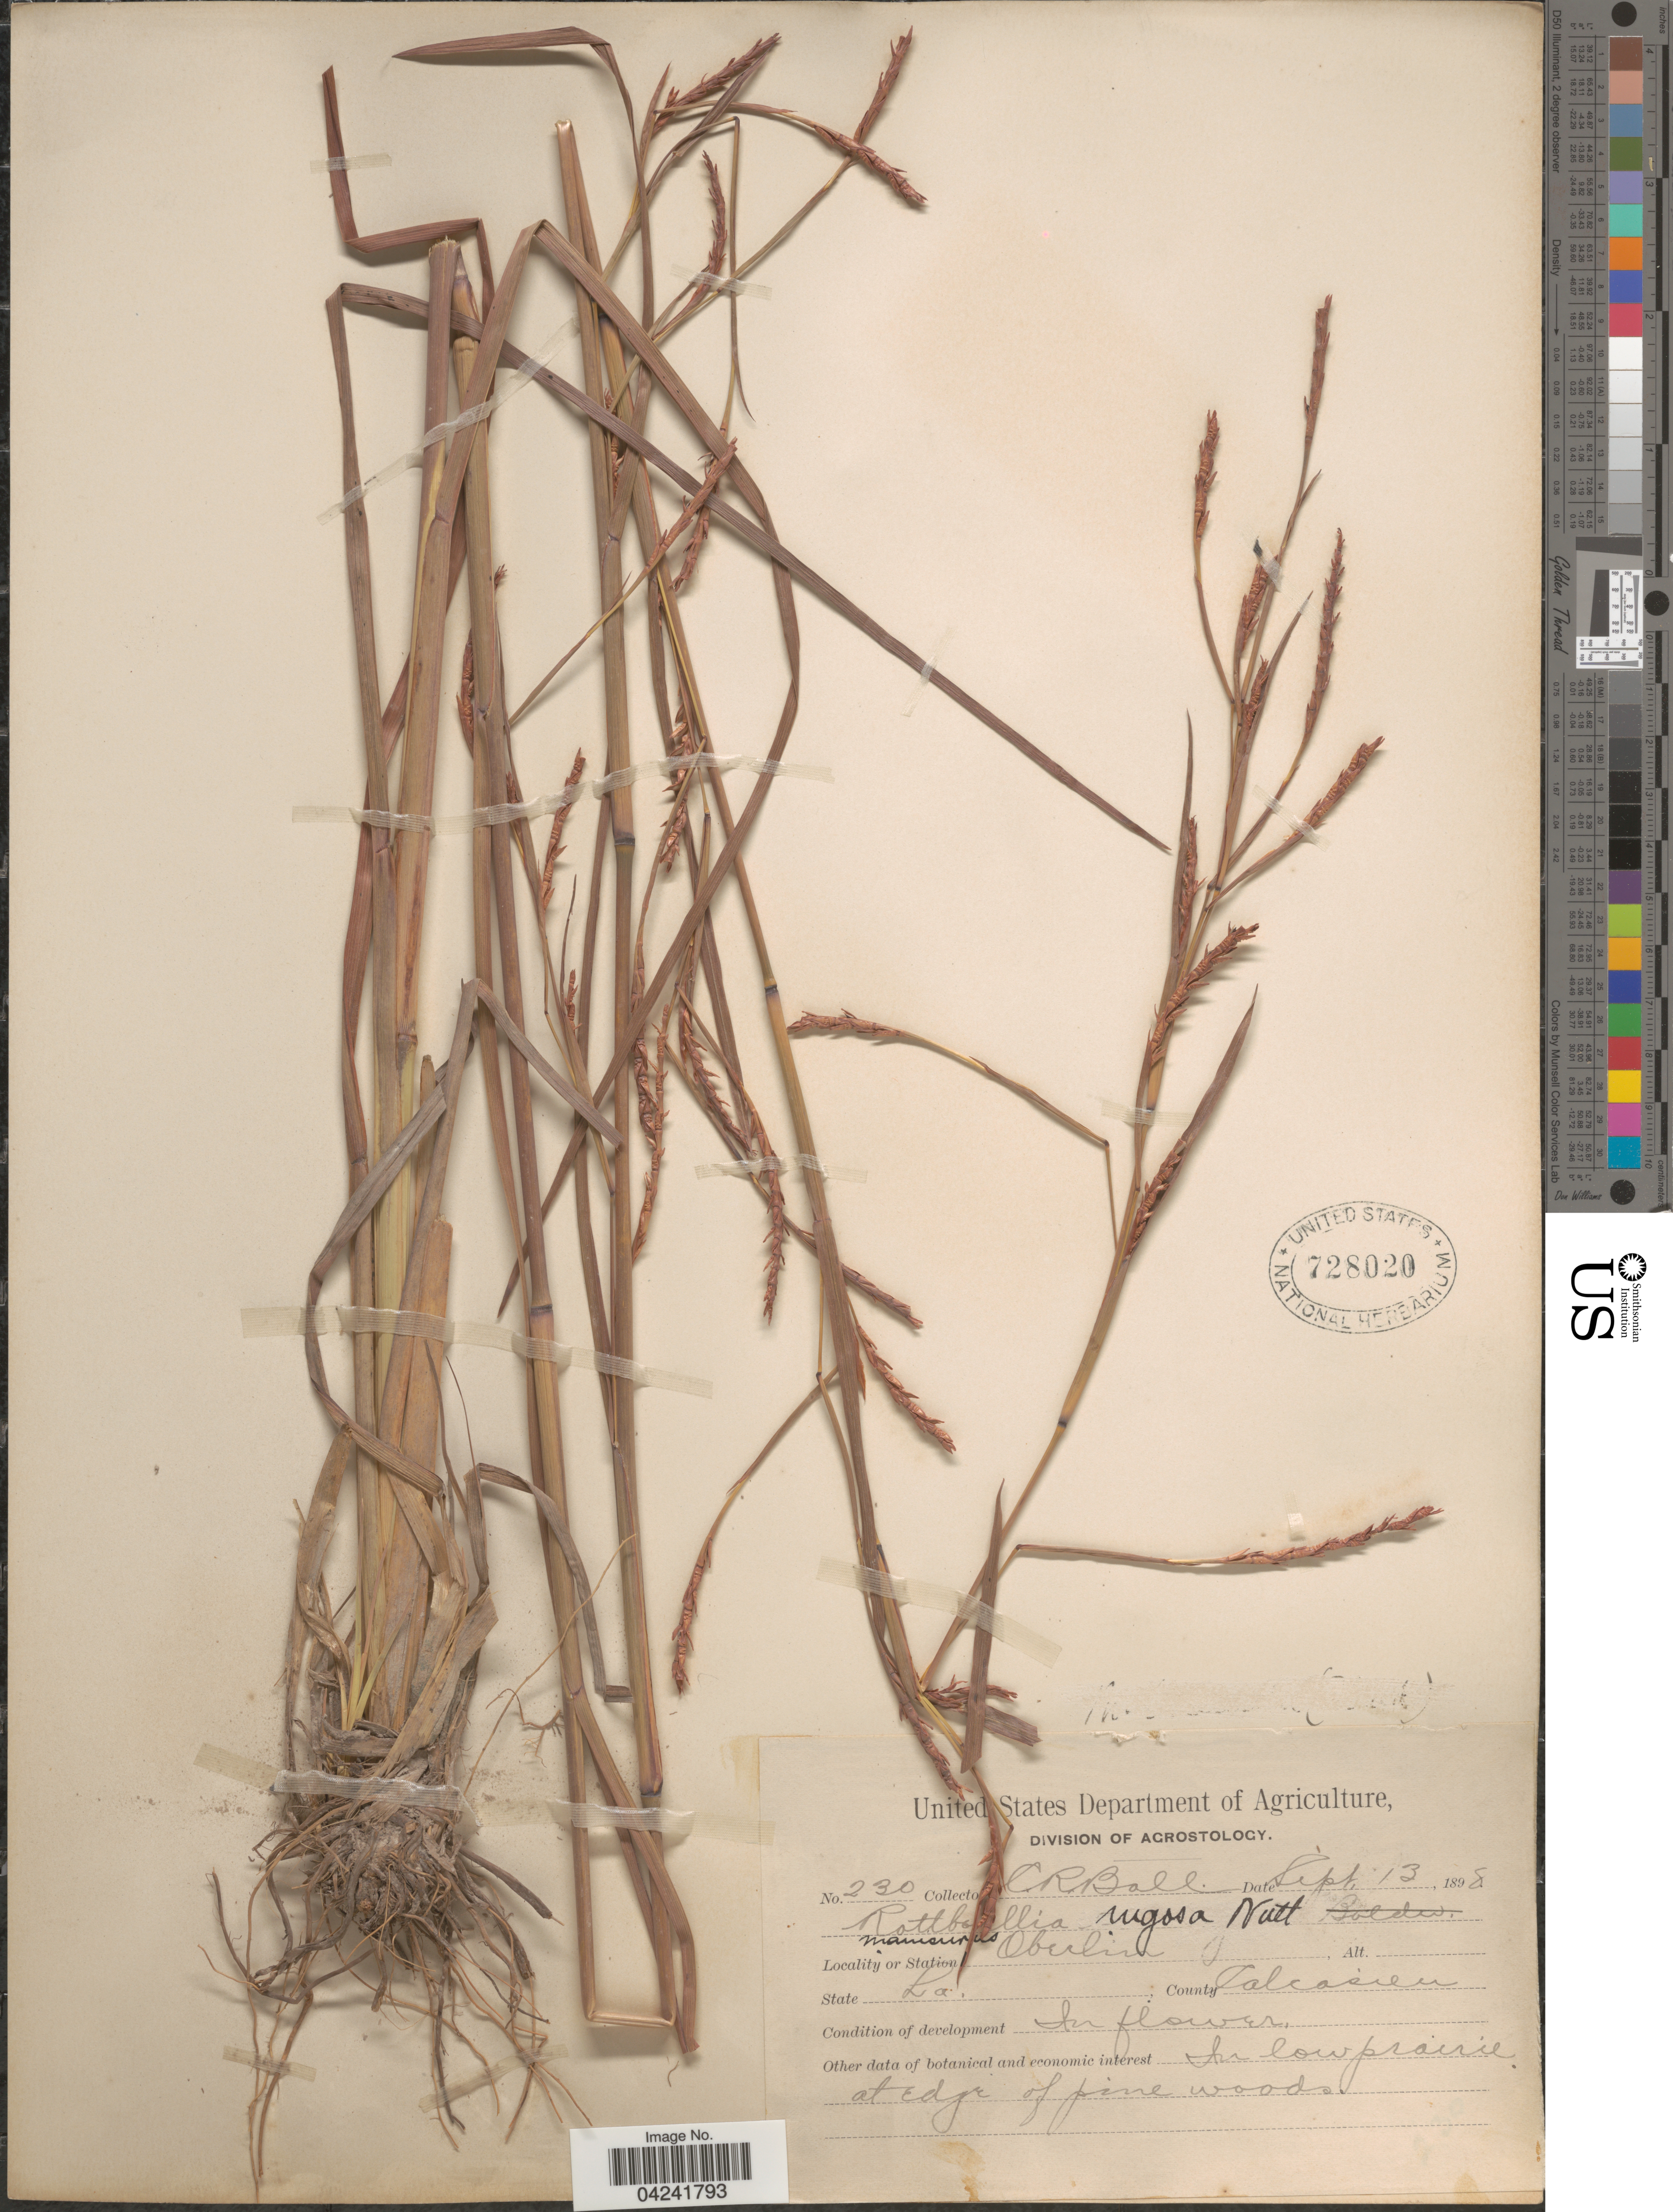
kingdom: Plantae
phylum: Tracheophyta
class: Liliopsida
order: Poales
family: Poaceae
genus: Mnesithea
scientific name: Mnesithea rugosa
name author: (Nutt.) de Koning & Sosef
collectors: C. R. Ball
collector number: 230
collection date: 1898-09-13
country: United States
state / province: Louisiana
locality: Station Oberlin. County Calcasieu.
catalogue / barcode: US 728020